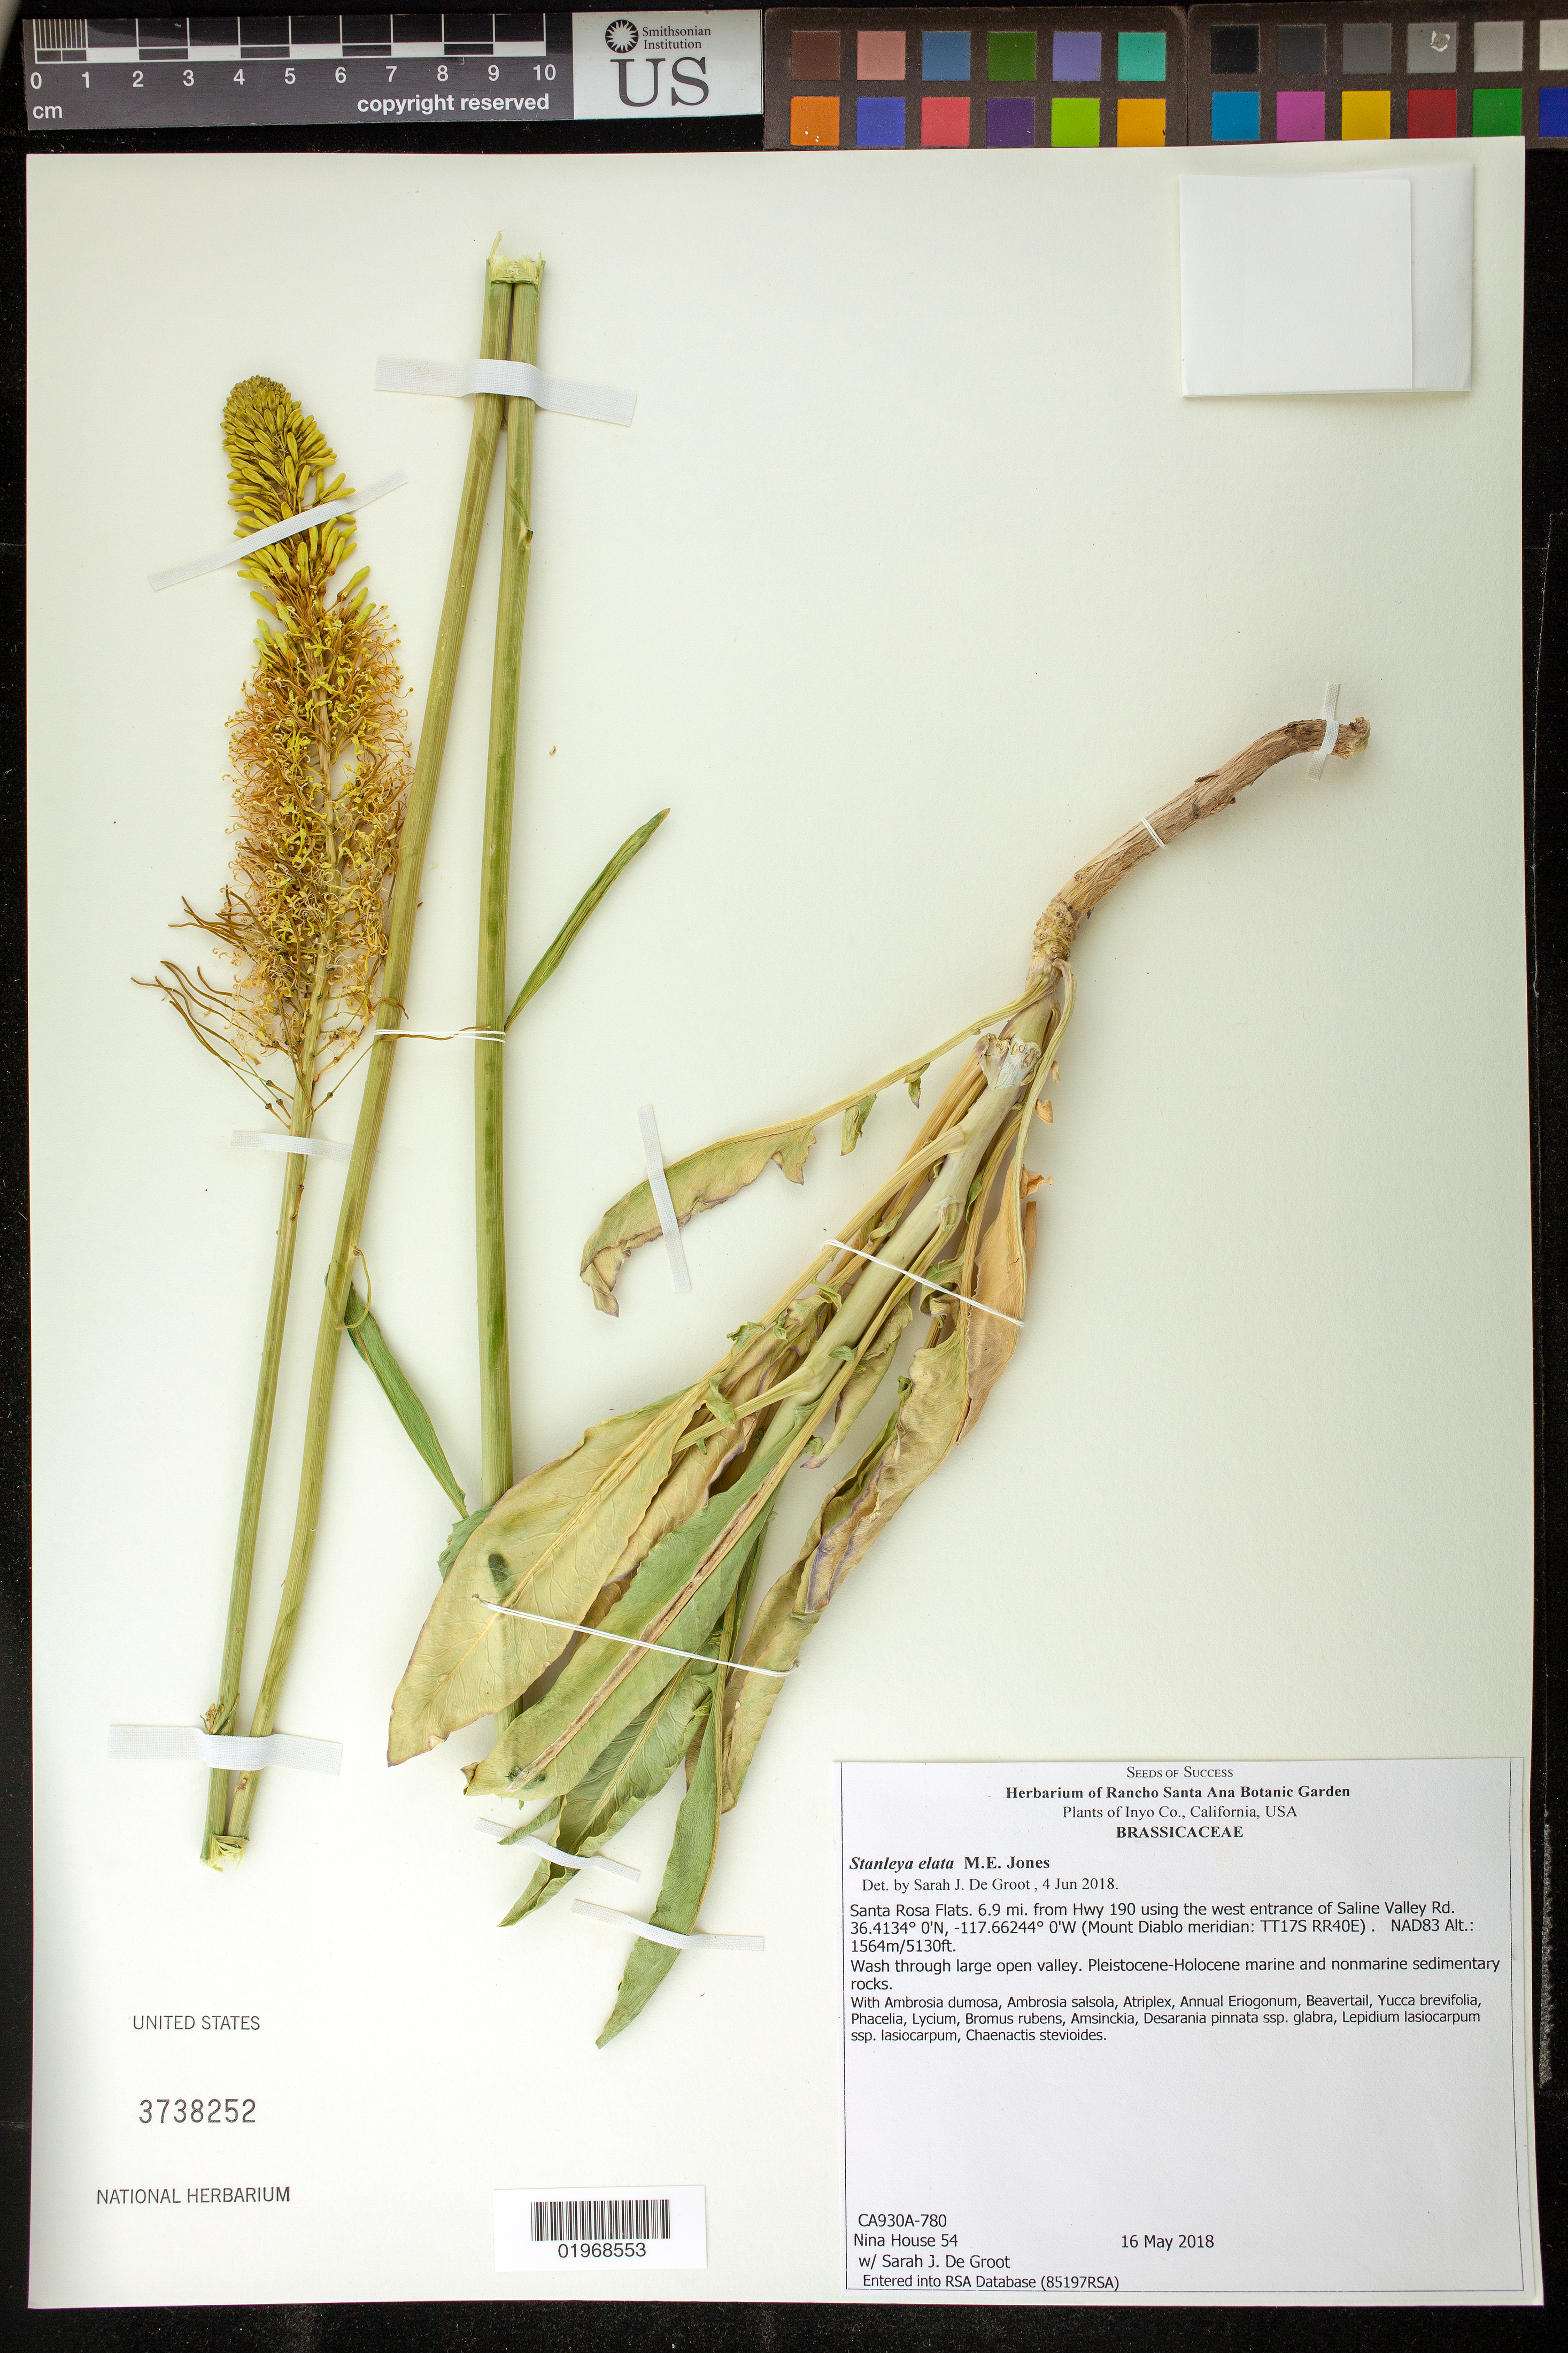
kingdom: Plantae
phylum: Tracheophyta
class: Magnoliopsida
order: Brassicales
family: Brassicaceae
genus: Stanleya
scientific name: Stanleya elata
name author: M.E. Jones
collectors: N. House & S. De Groot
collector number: CA930A-780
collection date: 2018-05-16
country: United States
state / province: California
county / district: Inyo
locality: Santa Rosa Flats, 6.9 mi. from Hwy 190 using the west entrance of Saline Valley Rd.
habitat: Wash through big, open valley.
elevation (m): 1564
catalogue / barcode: US 3738252